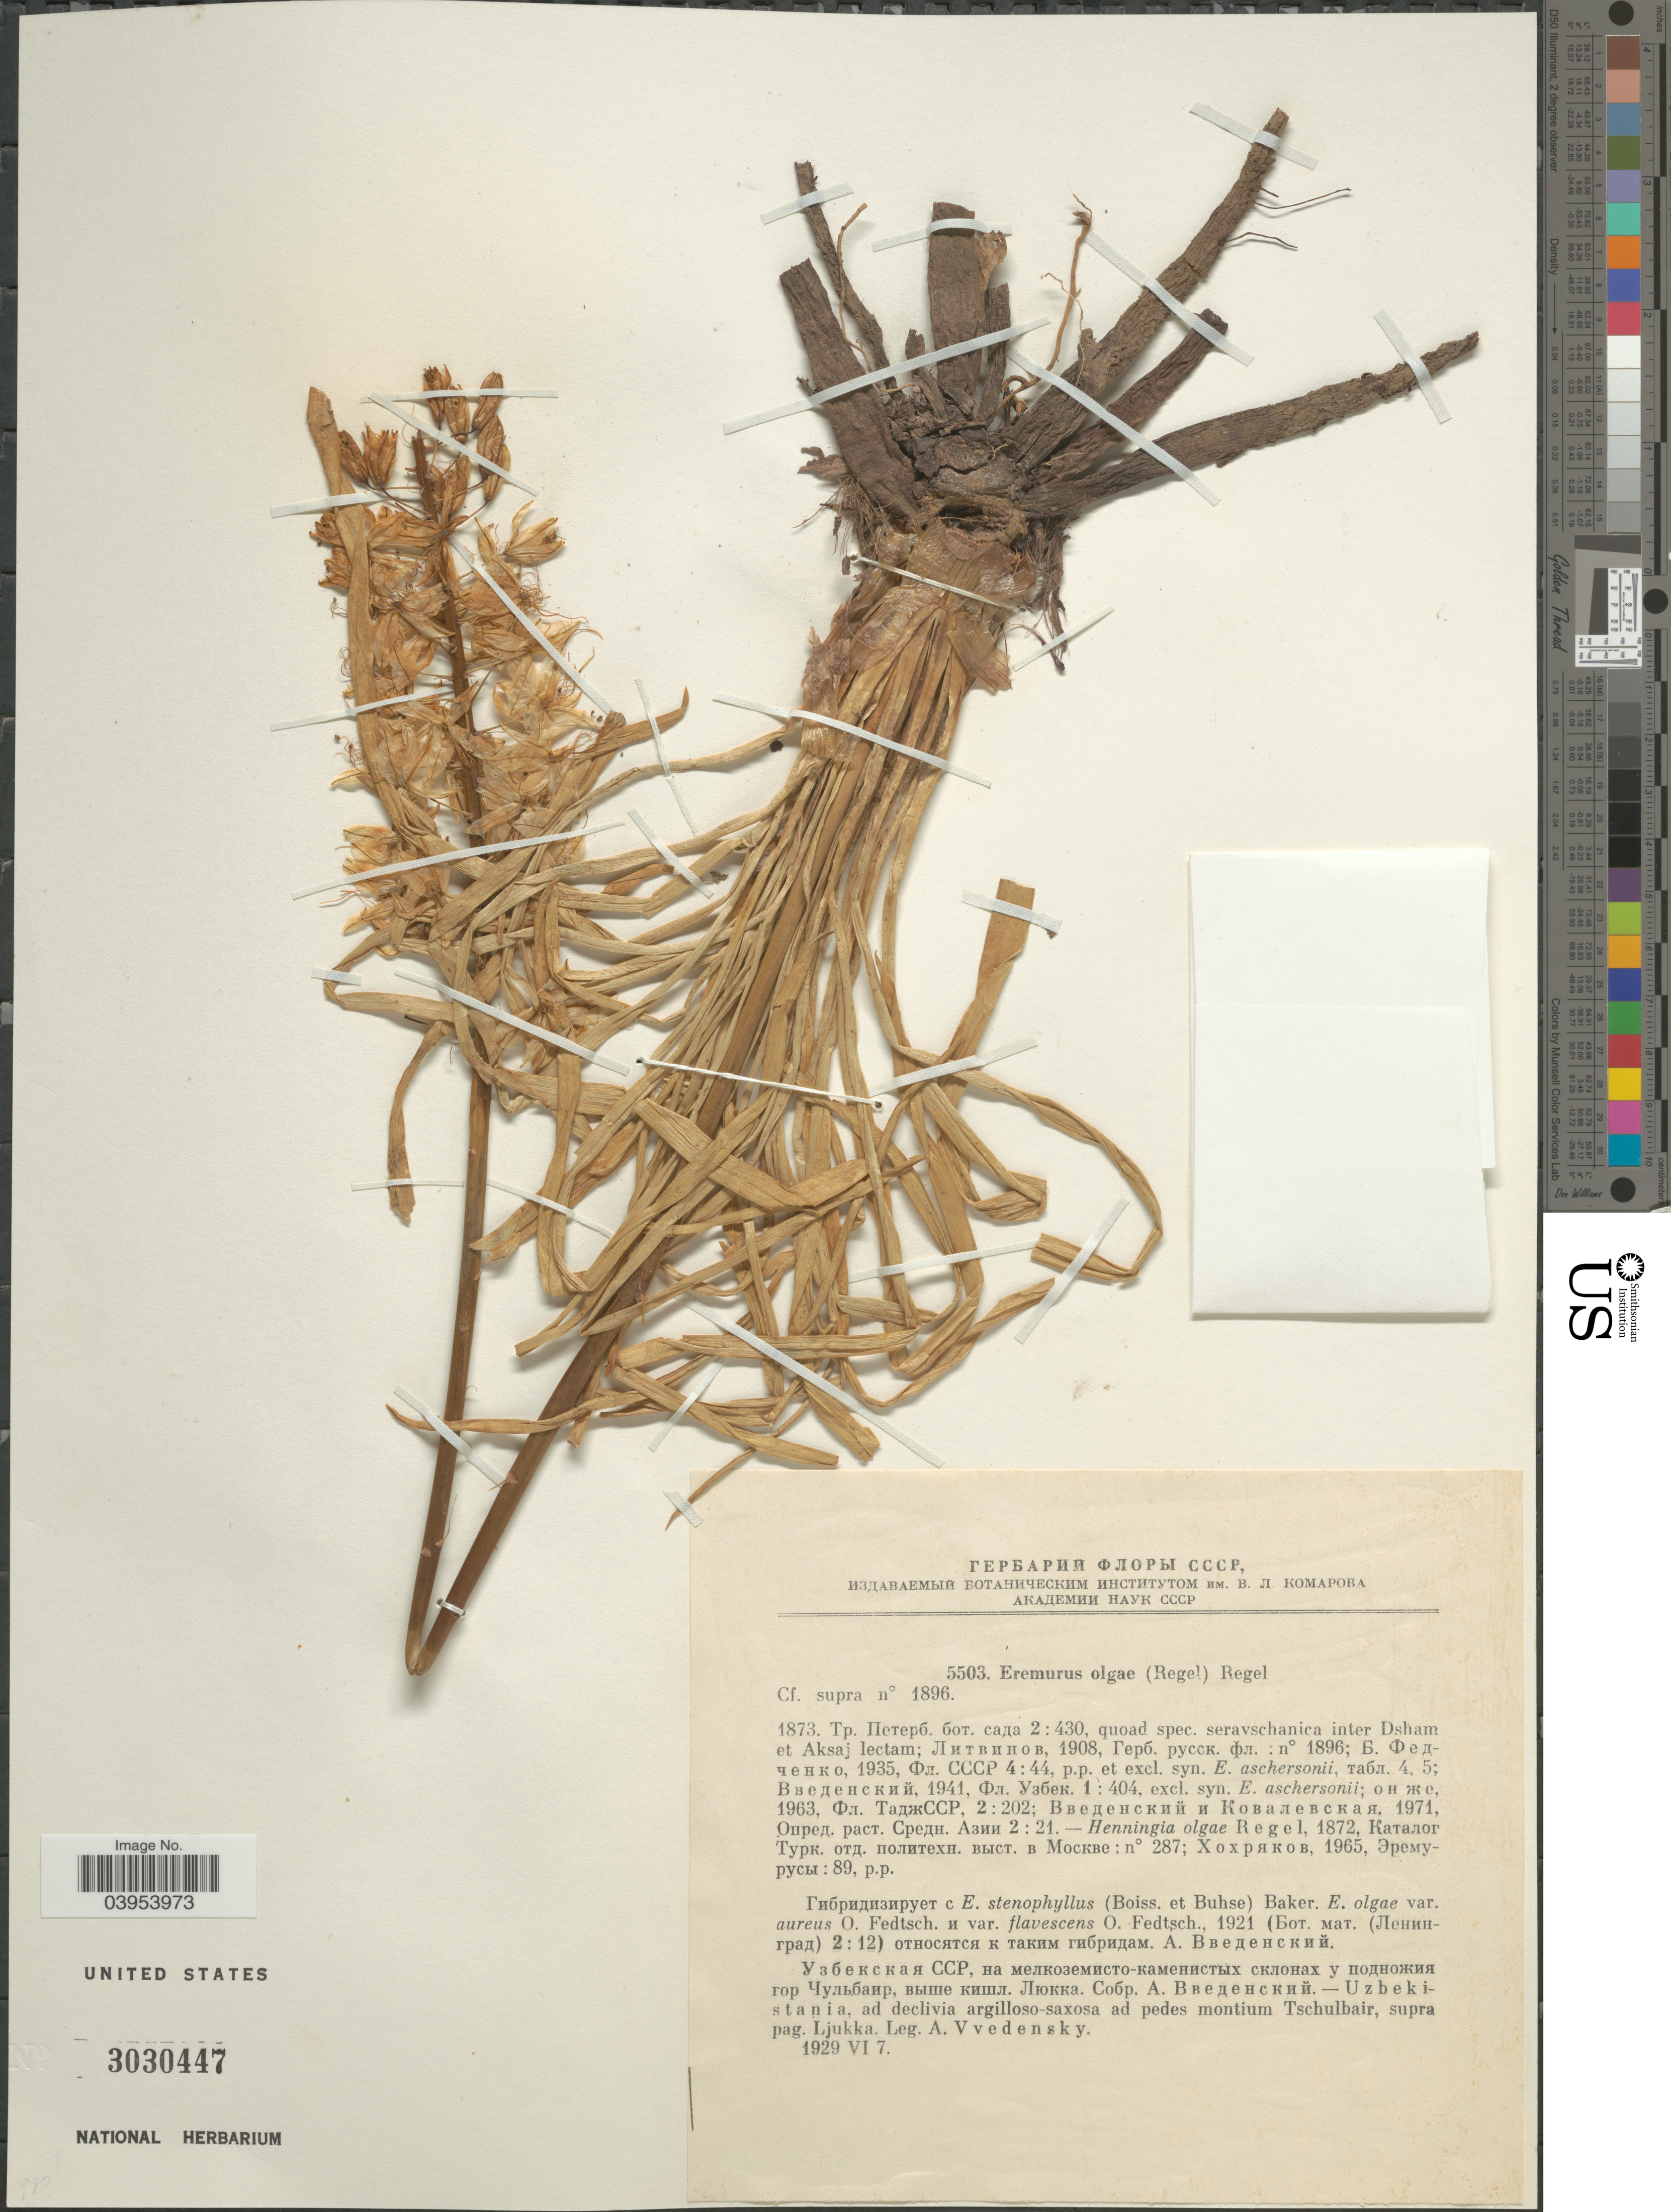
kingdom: Plantae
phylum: Tracheophyta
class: Liliopsida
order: Asparagales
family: Asphodelaceae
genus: Eremurus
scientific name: Eremurus olgae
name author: Regel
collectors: A. Vvedensky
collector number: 5503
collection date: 1929-06-07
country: Uzbekistan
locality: Ad declivia argilloso-saxosa ad pedes montium Tschulbair, supra pag. Ljukka.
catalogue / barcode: US 3030447